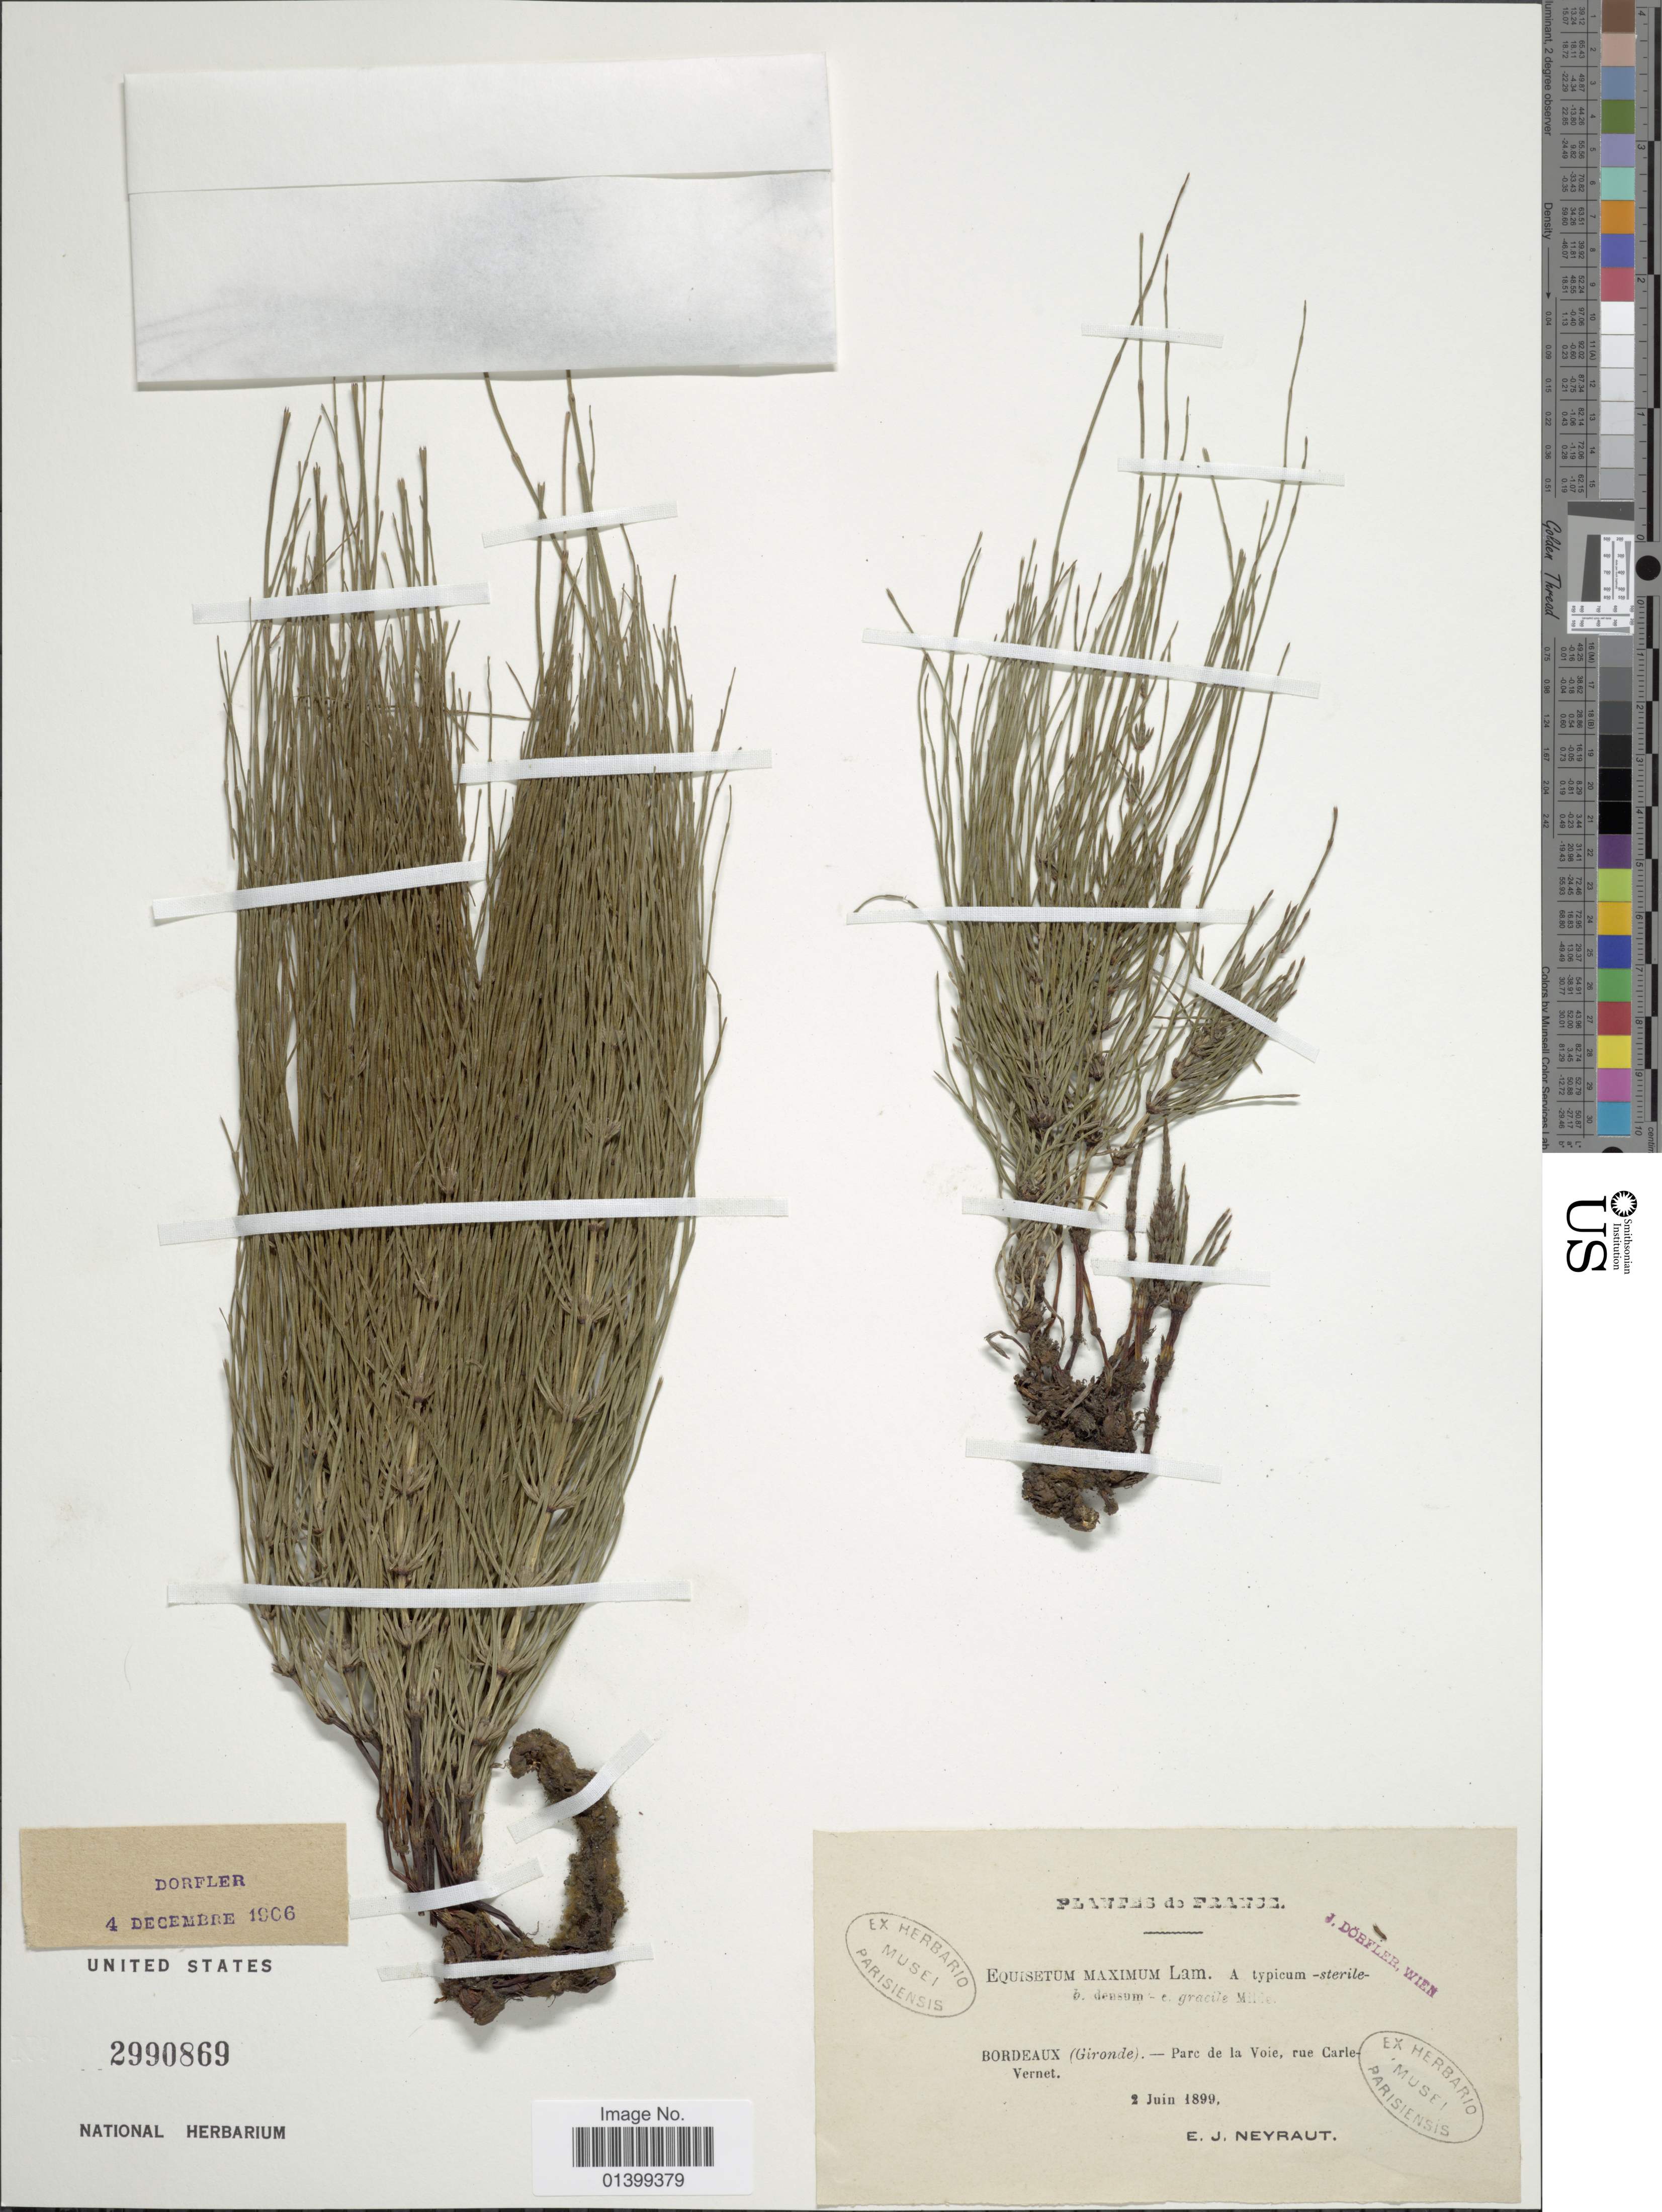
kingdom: Plantae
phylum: Tracheophyta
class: Polypodiopsida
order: Equisetales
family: Equisetaceae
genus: Equisetum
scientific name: Equisetum telmateia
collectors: E. Neyraut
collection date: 1899-06-02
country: France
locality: Bordeaux (Gironde).- Parc de la Voie, rue Carle-Vernet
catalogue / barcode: US 2990869